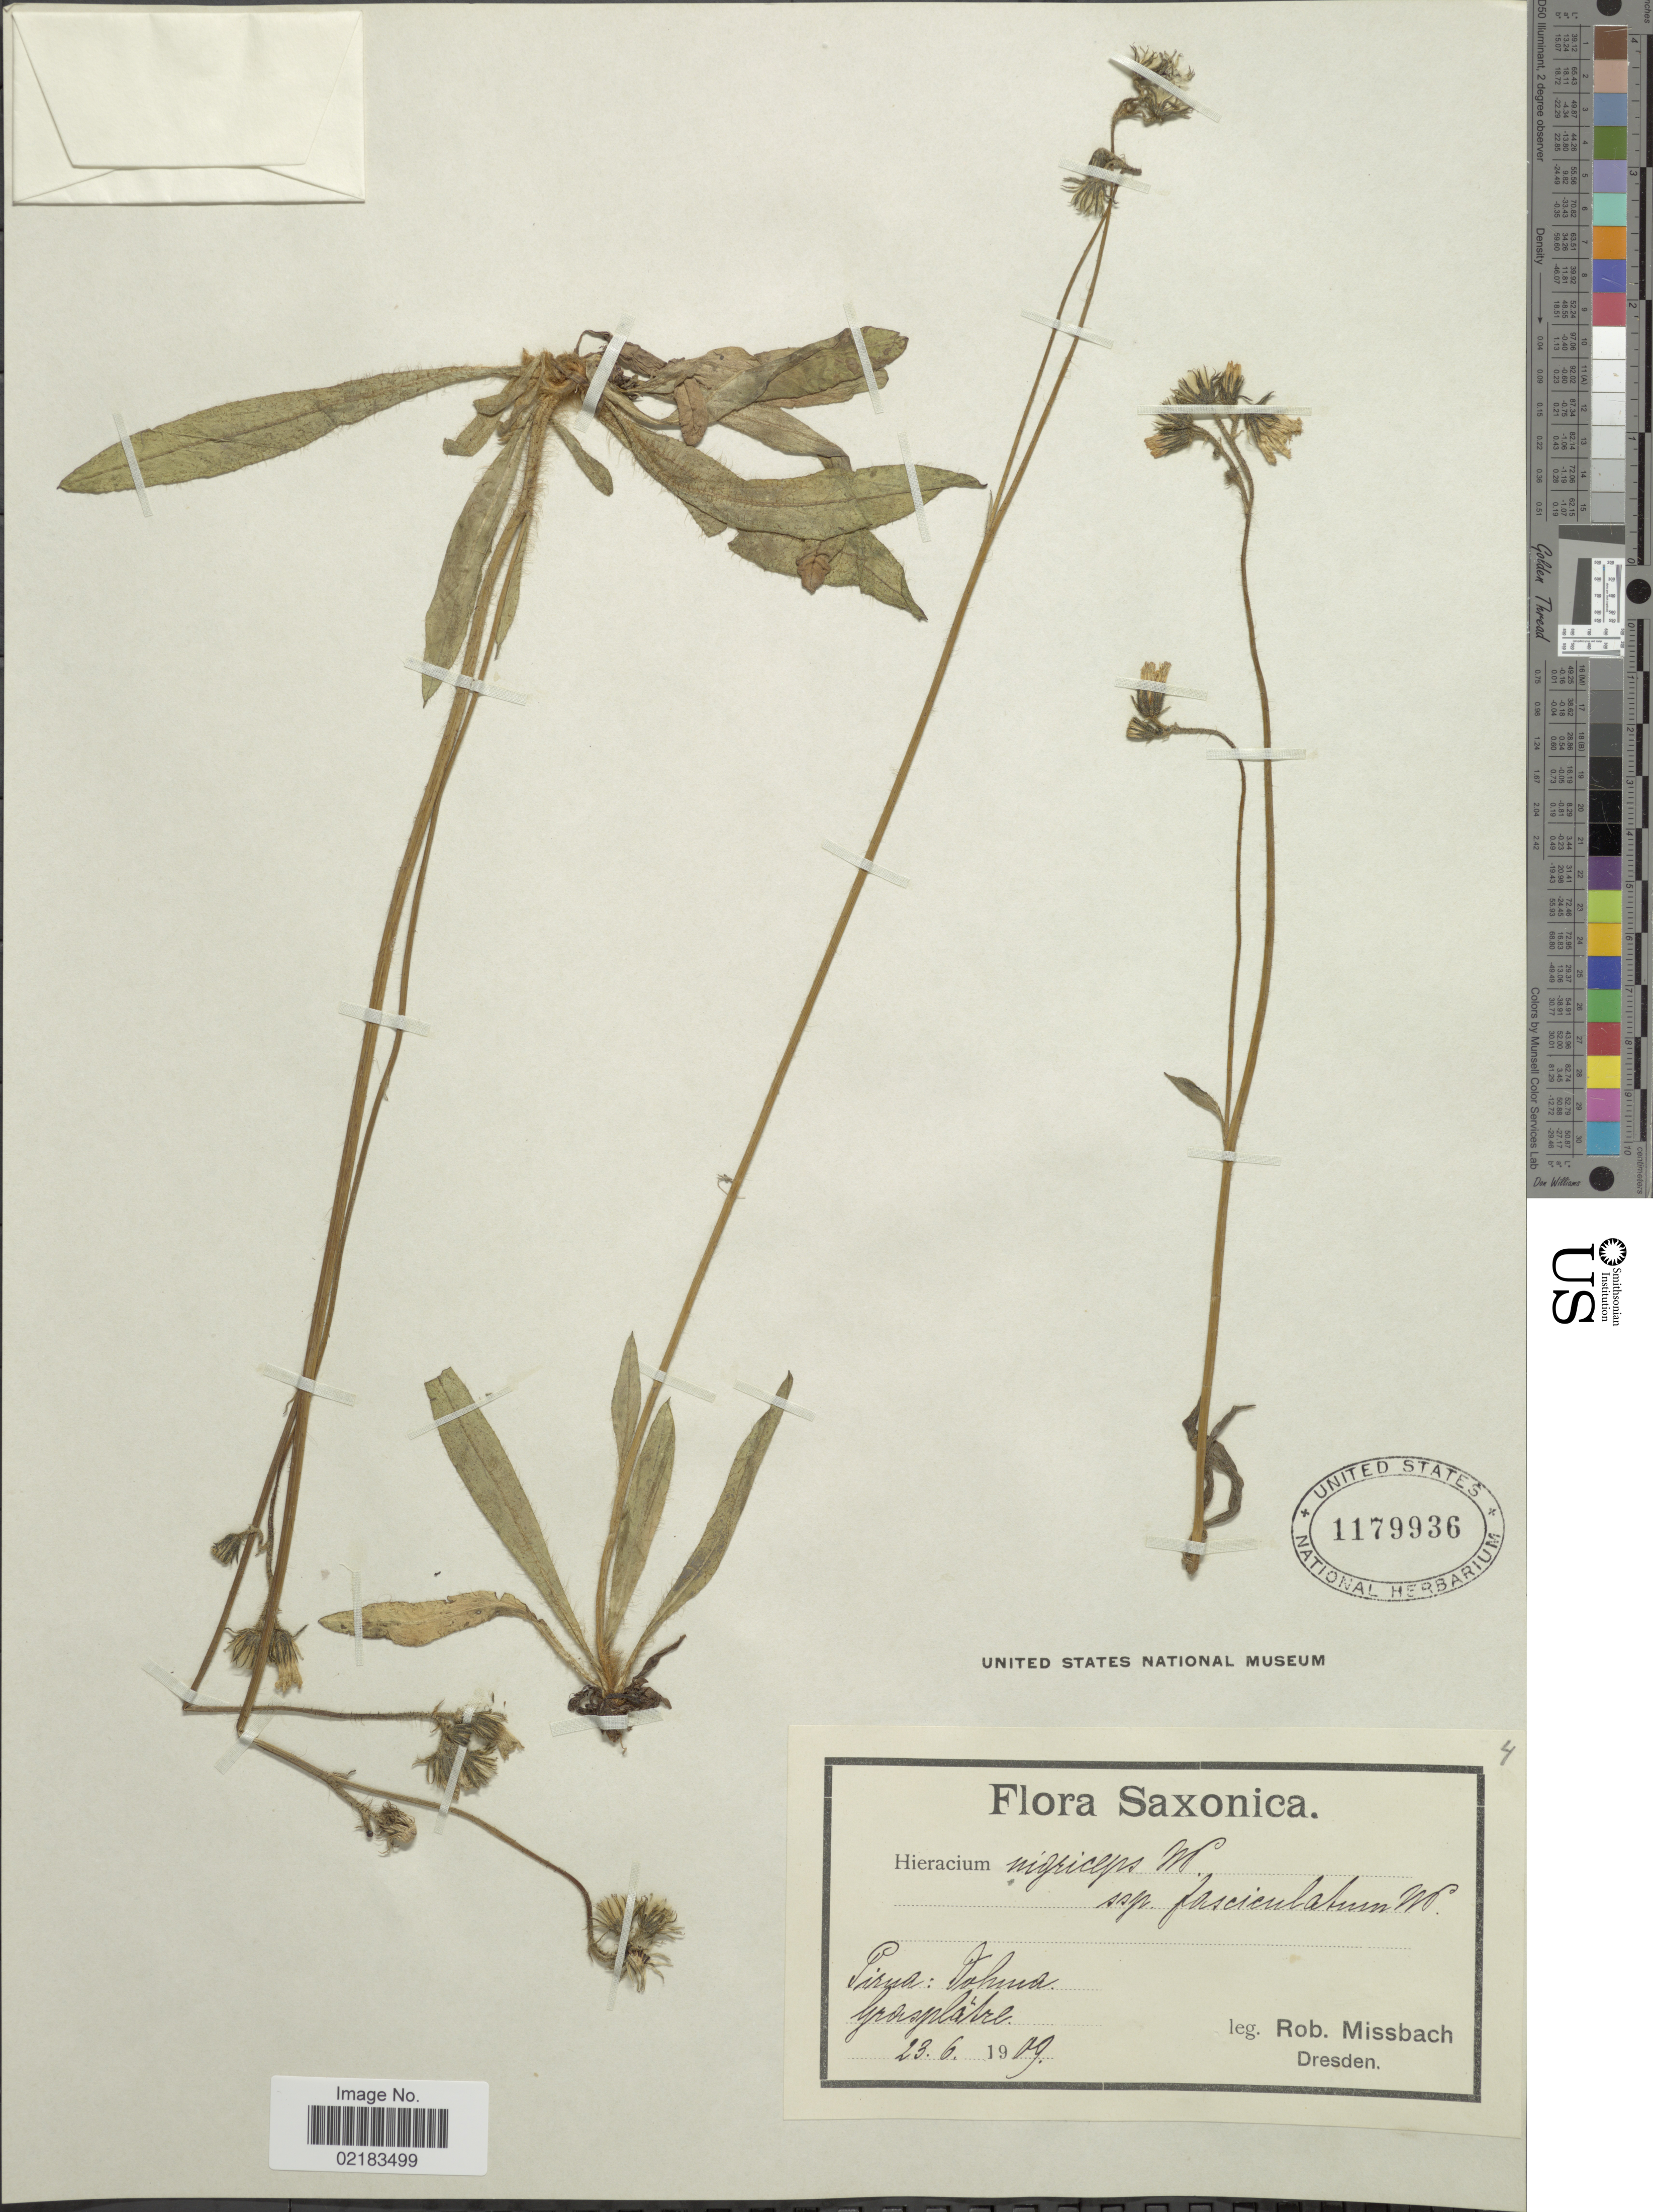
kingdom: Plantae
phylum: Tracheophyta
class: Magnoliopsida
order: Asterales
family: Asteraceae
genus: Hieracium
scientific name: Hieracium nigriceps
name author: Näg. & Peter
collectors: R. Missbach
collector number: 4?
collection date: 1909-06-23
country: Germany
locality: Saxonica, Prud: Tahuud Grasylätre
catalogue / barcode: US 1179936